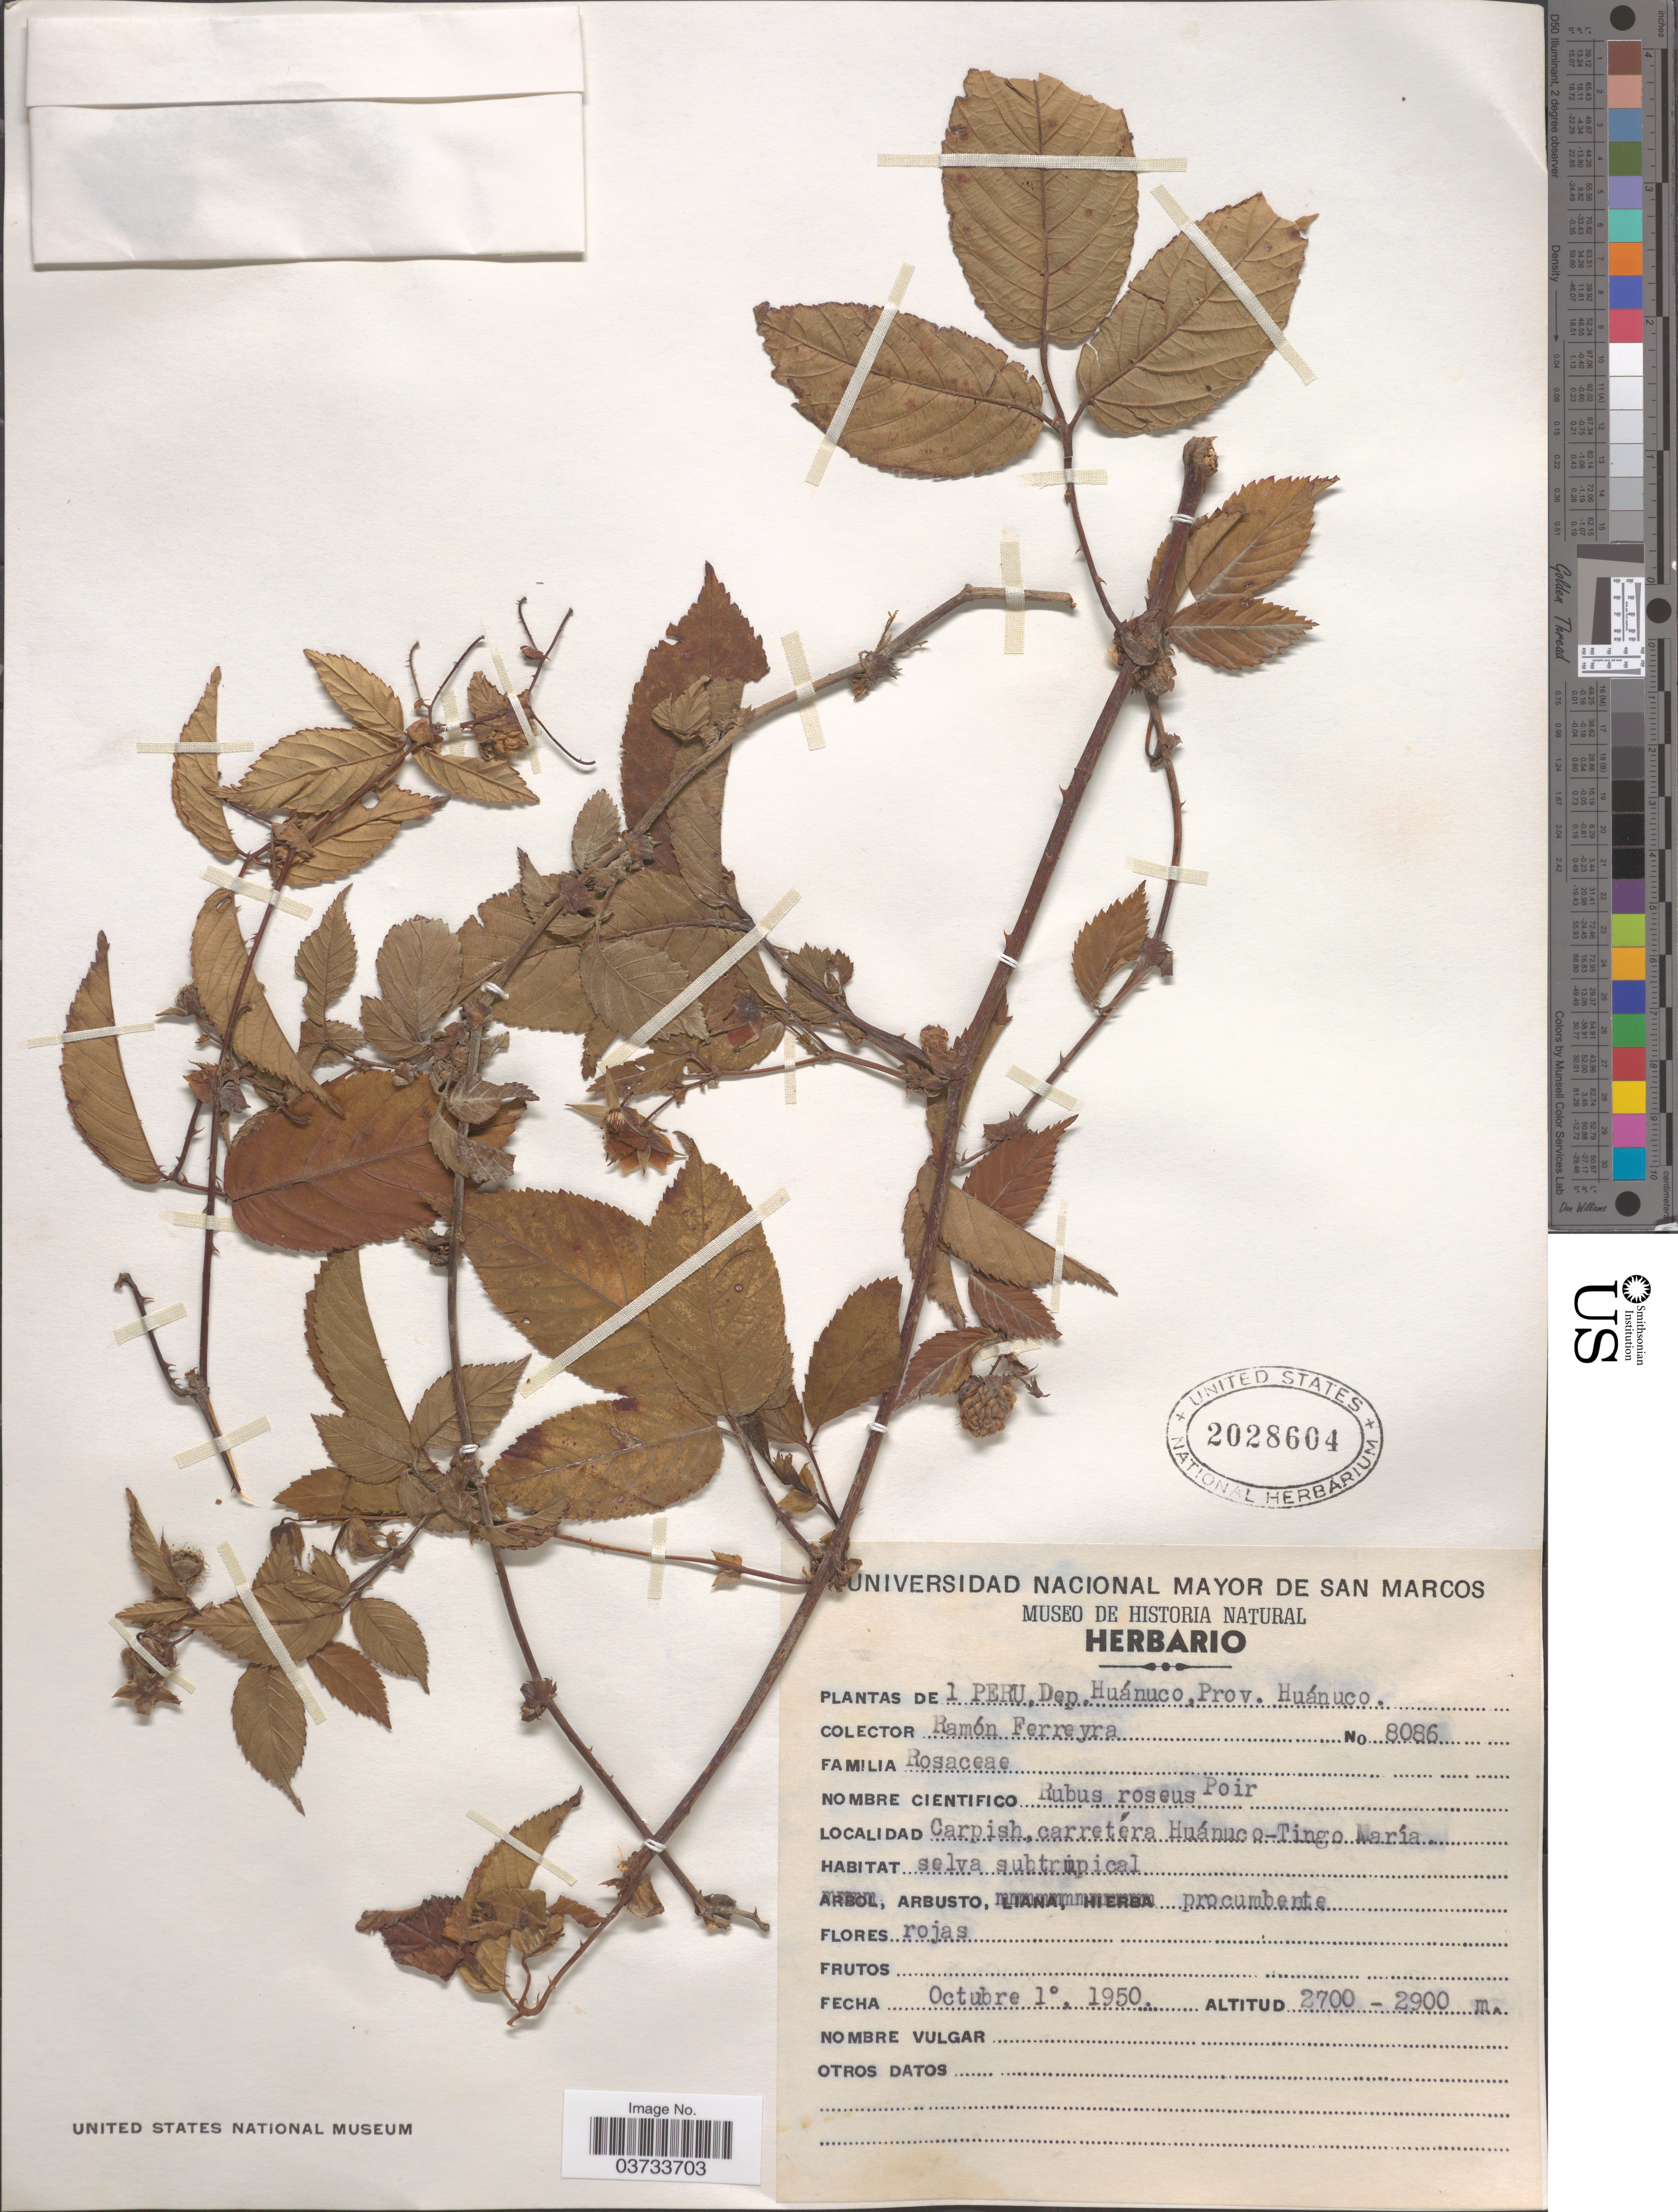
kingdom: Plantae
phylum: Tracheophyta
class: Magnoliopsida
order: Rosales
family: Rosaceae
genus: Rubus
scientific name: Rubus roseus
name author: Poir.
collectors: R. A. Ferreyra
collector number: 8086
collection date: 1950-10-01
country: Peru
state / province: Huánuco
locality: Dep. Huánuco. Carpish, carretéra Huánuco-Tingo María.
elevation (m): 2700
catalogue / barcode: US 2028604